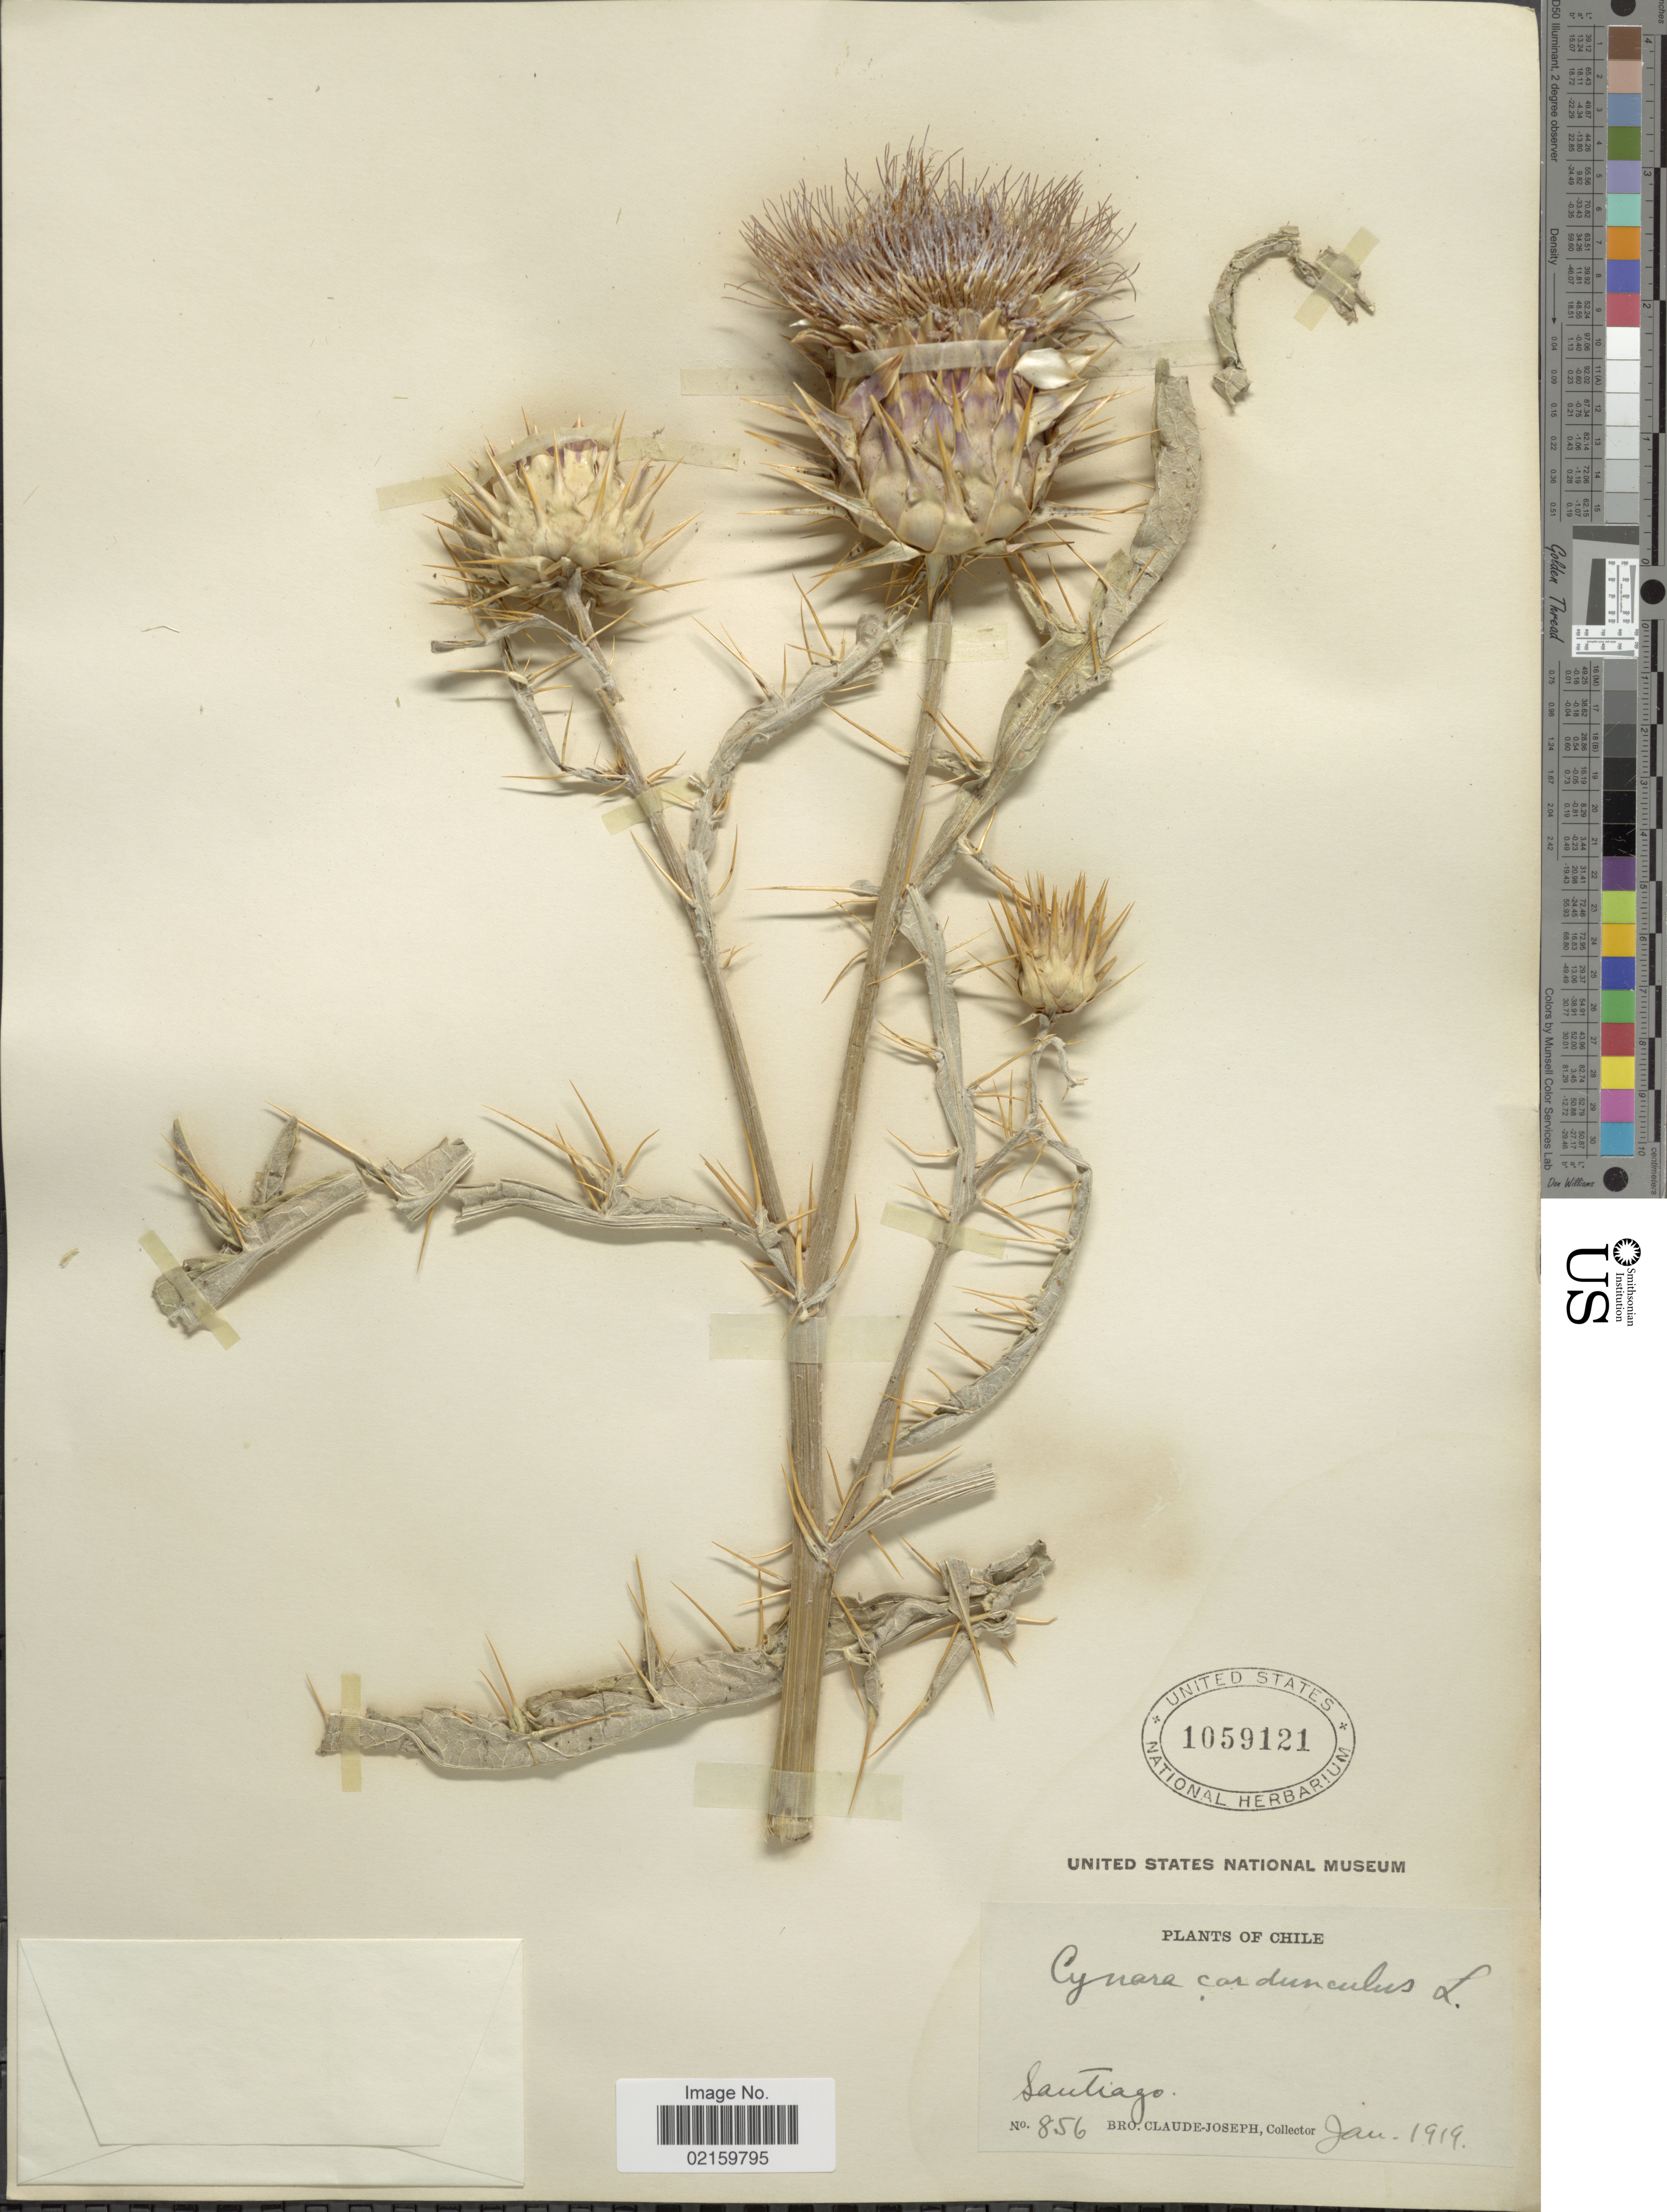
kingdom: Plantae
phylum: Tracheophyta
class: Magnoliopsida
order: Asterales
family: Asteraceae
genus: Cynara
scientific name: Cynara cardunculus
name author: L.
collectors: Bro. Claude-Joseph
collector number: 856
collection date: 1919-01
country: Chile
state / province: Región Metropolitana (RM)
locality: Santiago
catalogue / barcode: US 1059121